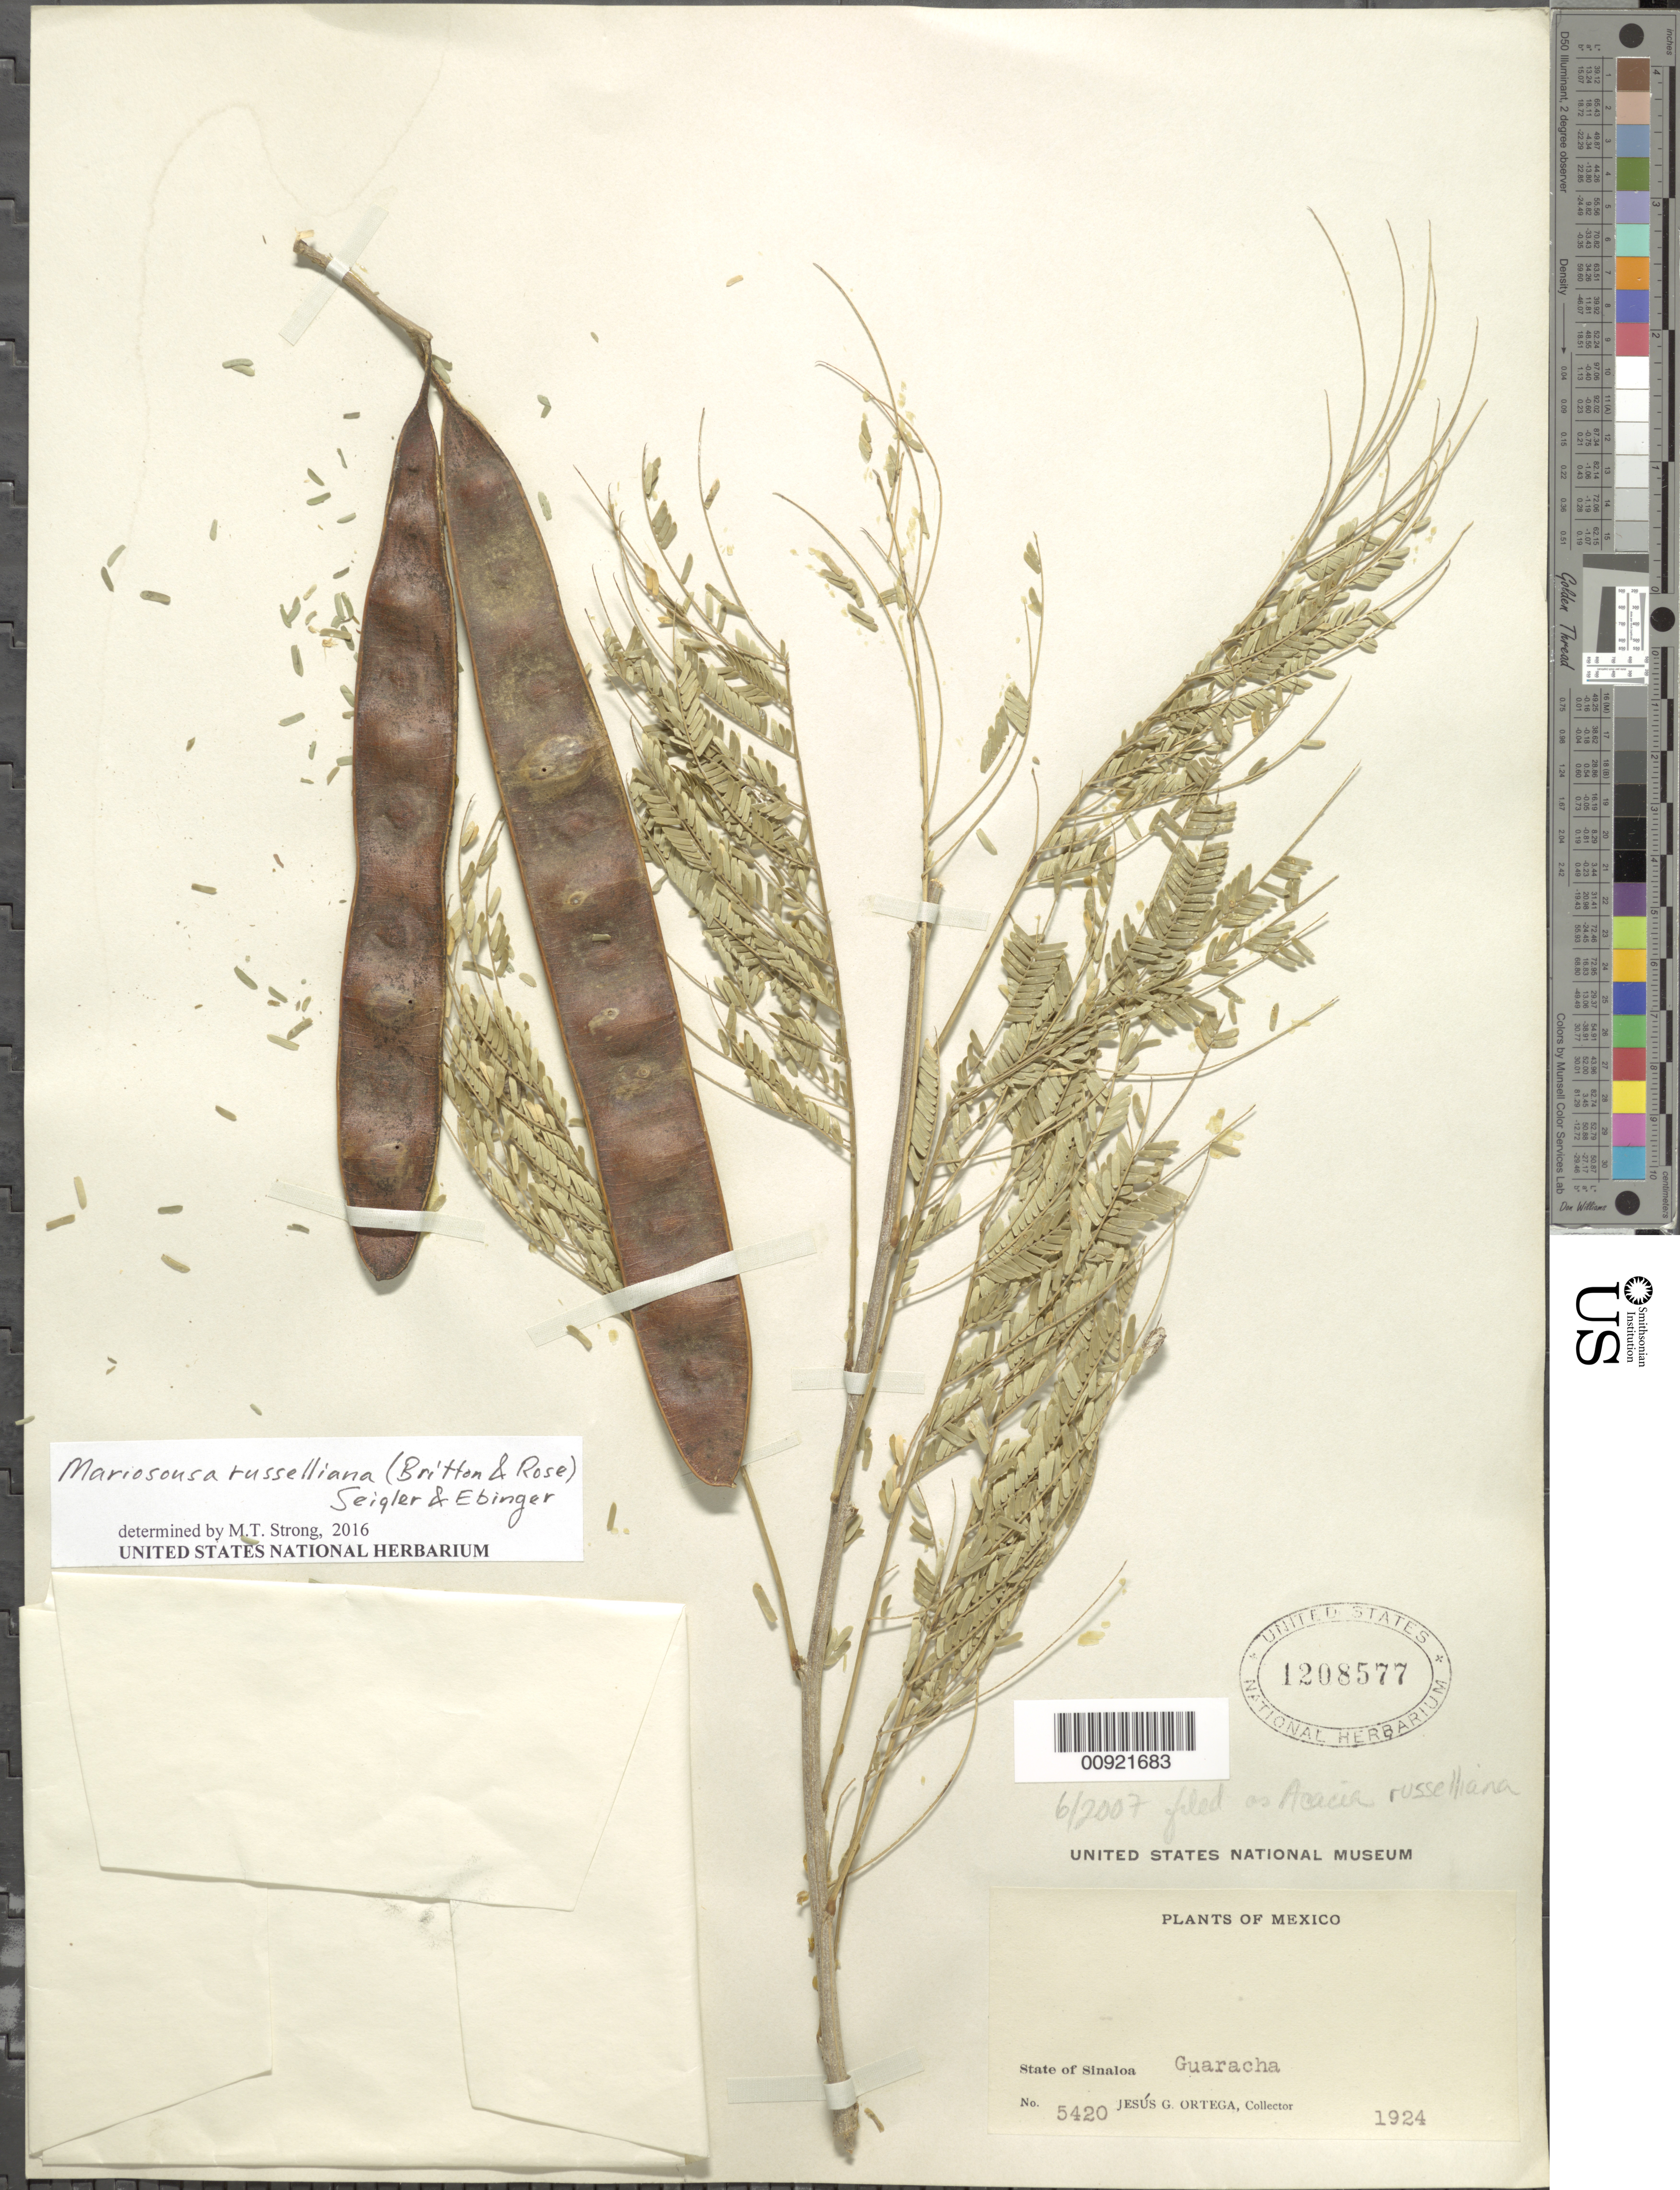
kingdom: Plantae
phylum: Tracheophyta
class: Magnoliopsida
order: Fabales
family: Fabaceae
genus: Mariosousa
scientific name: Mariosousa russelliana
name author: (Britton & Rose) Seigler & Ebinger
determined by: Strong, M. T., (US), Smithsonian Institution - National Museum of Natural History (UNITED STATES)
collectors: J. Ortega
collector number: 5420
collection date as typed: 1924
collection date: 1924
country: Mexico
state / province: Sinaloa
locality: State of Sinaloa: Guaracha.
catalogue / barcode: US 1208577